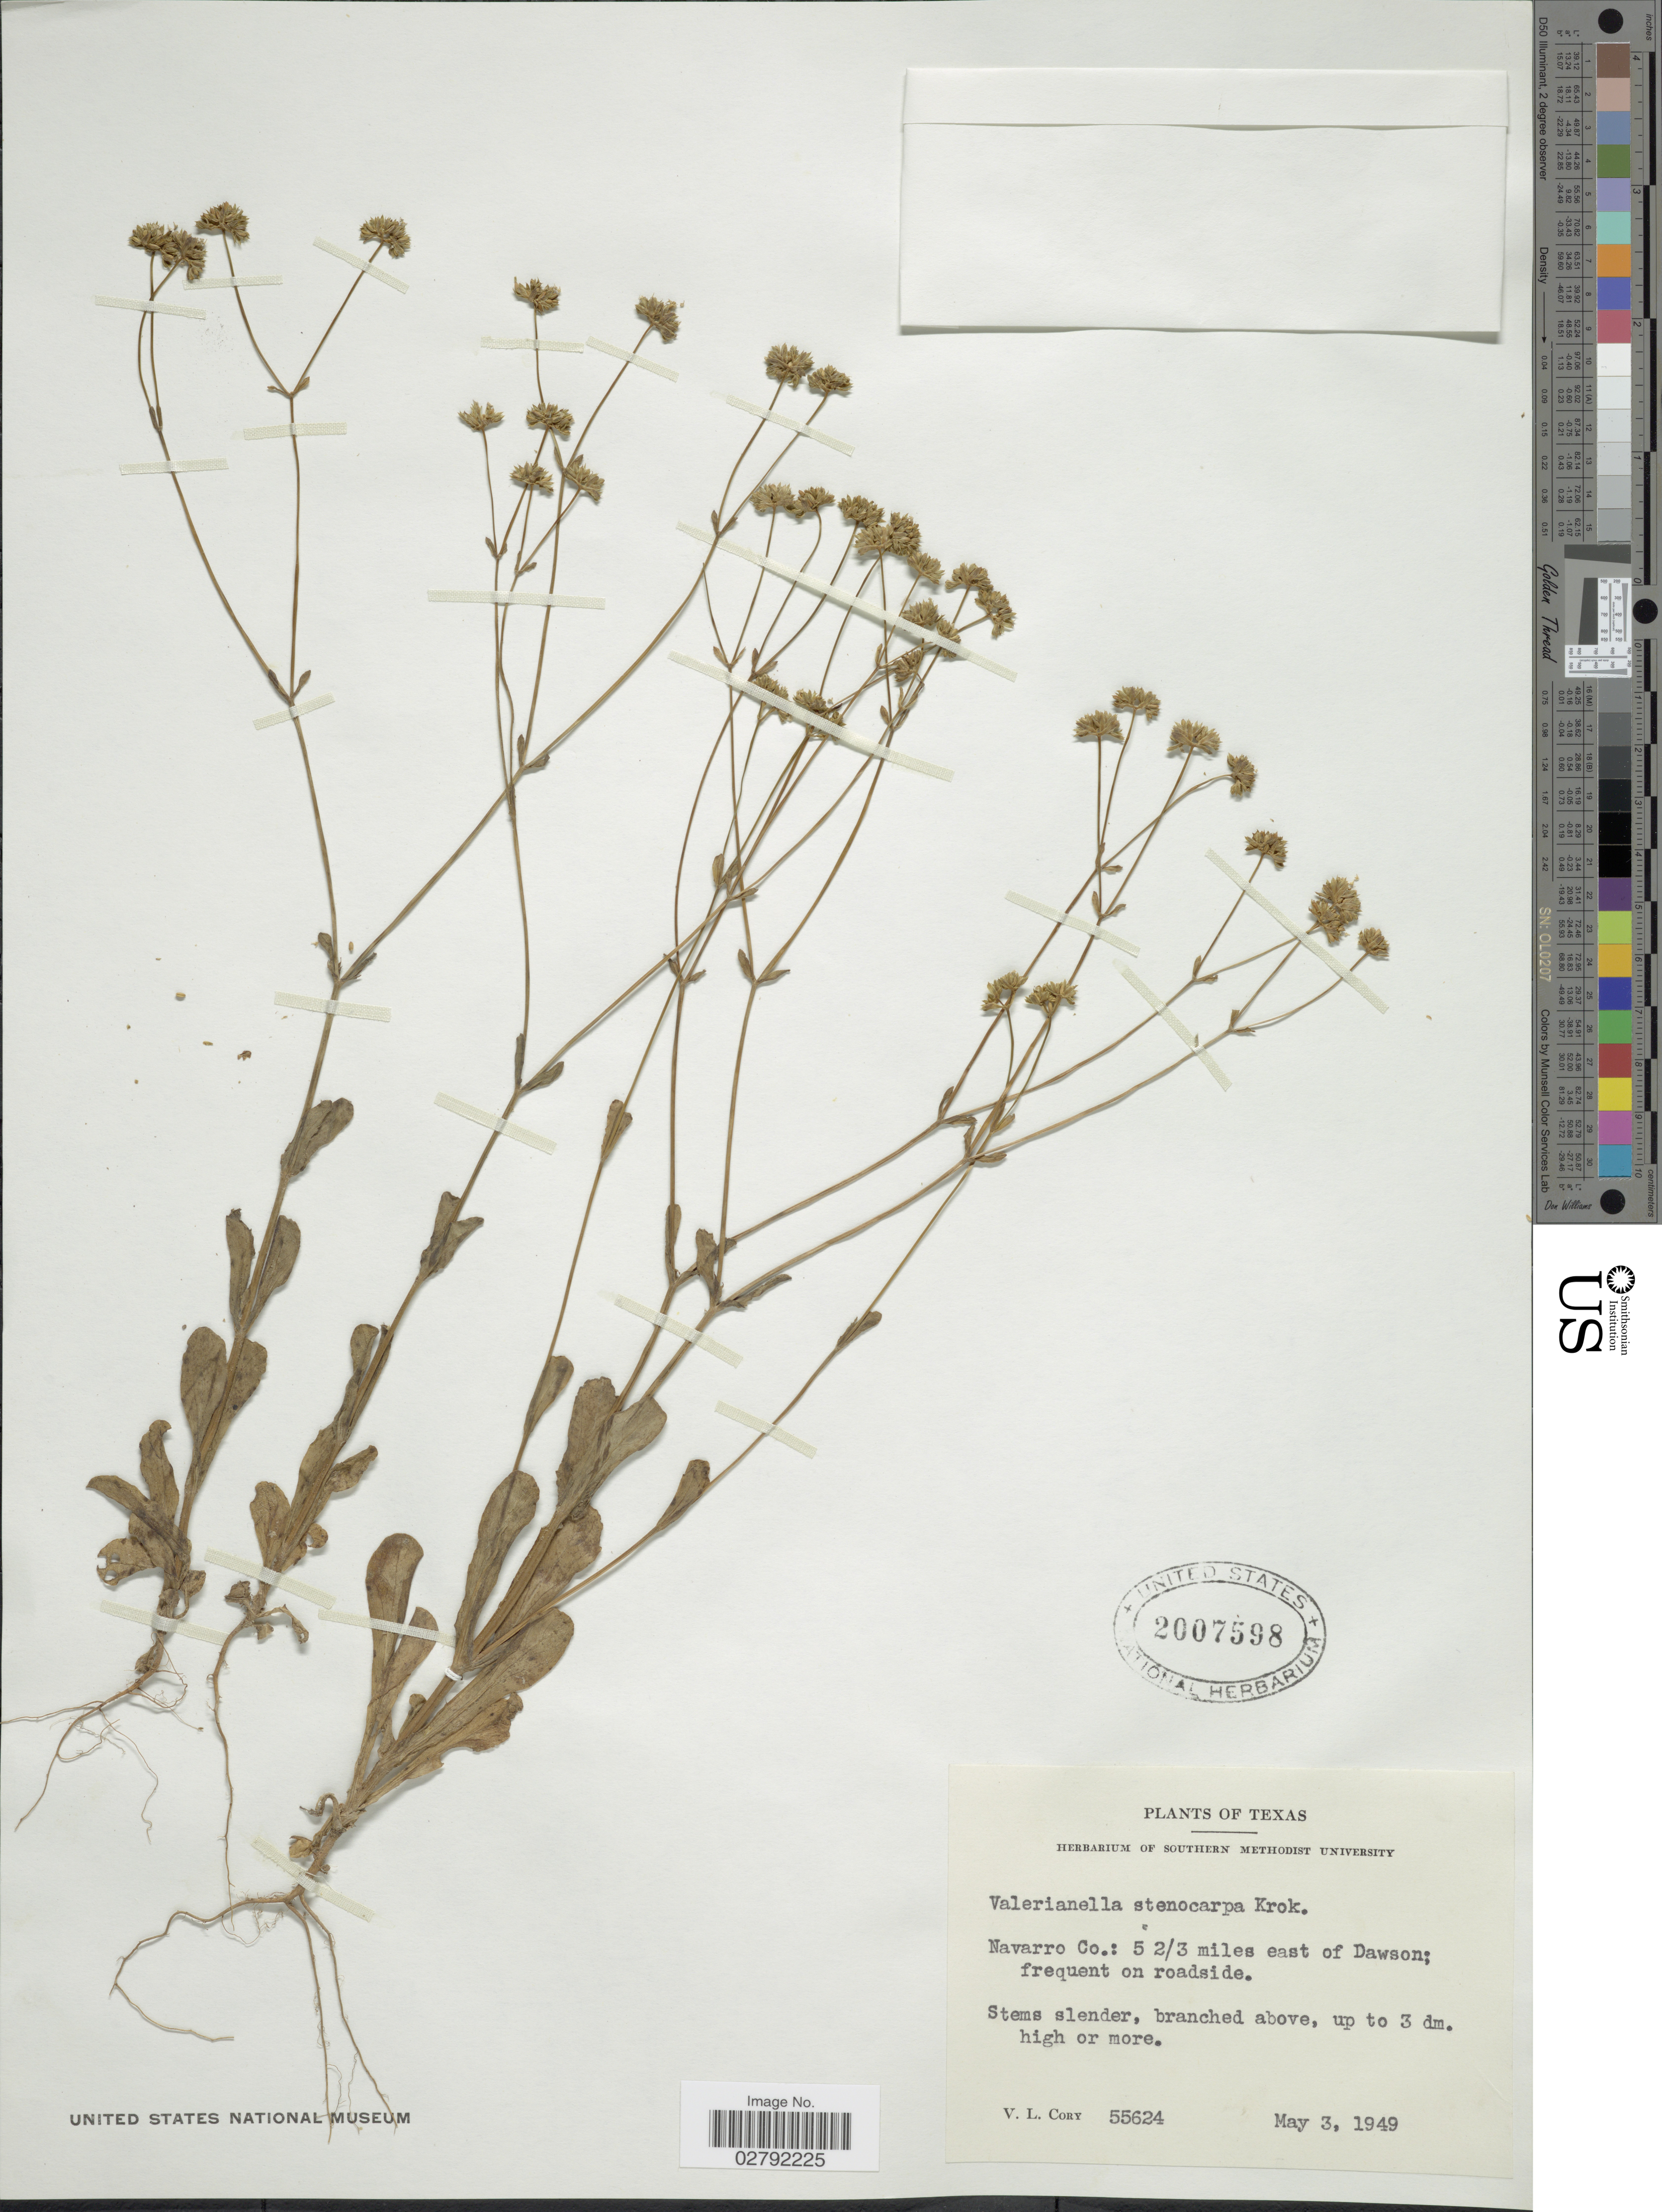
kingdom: Plantae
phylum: Tracheophyta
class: Magnoliopsida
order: Dipsacales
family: Caprifoliaceae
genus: Valerianella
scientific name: Valerianella stenocarpa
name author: (Engelm. ex A. Gray) Krok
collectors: V. Cory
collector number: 55624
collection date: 1949-05-03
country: United States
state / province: Texas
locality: Navarro Co.: 5 2/3 mile east of Dawson.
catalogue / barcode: US 2007598